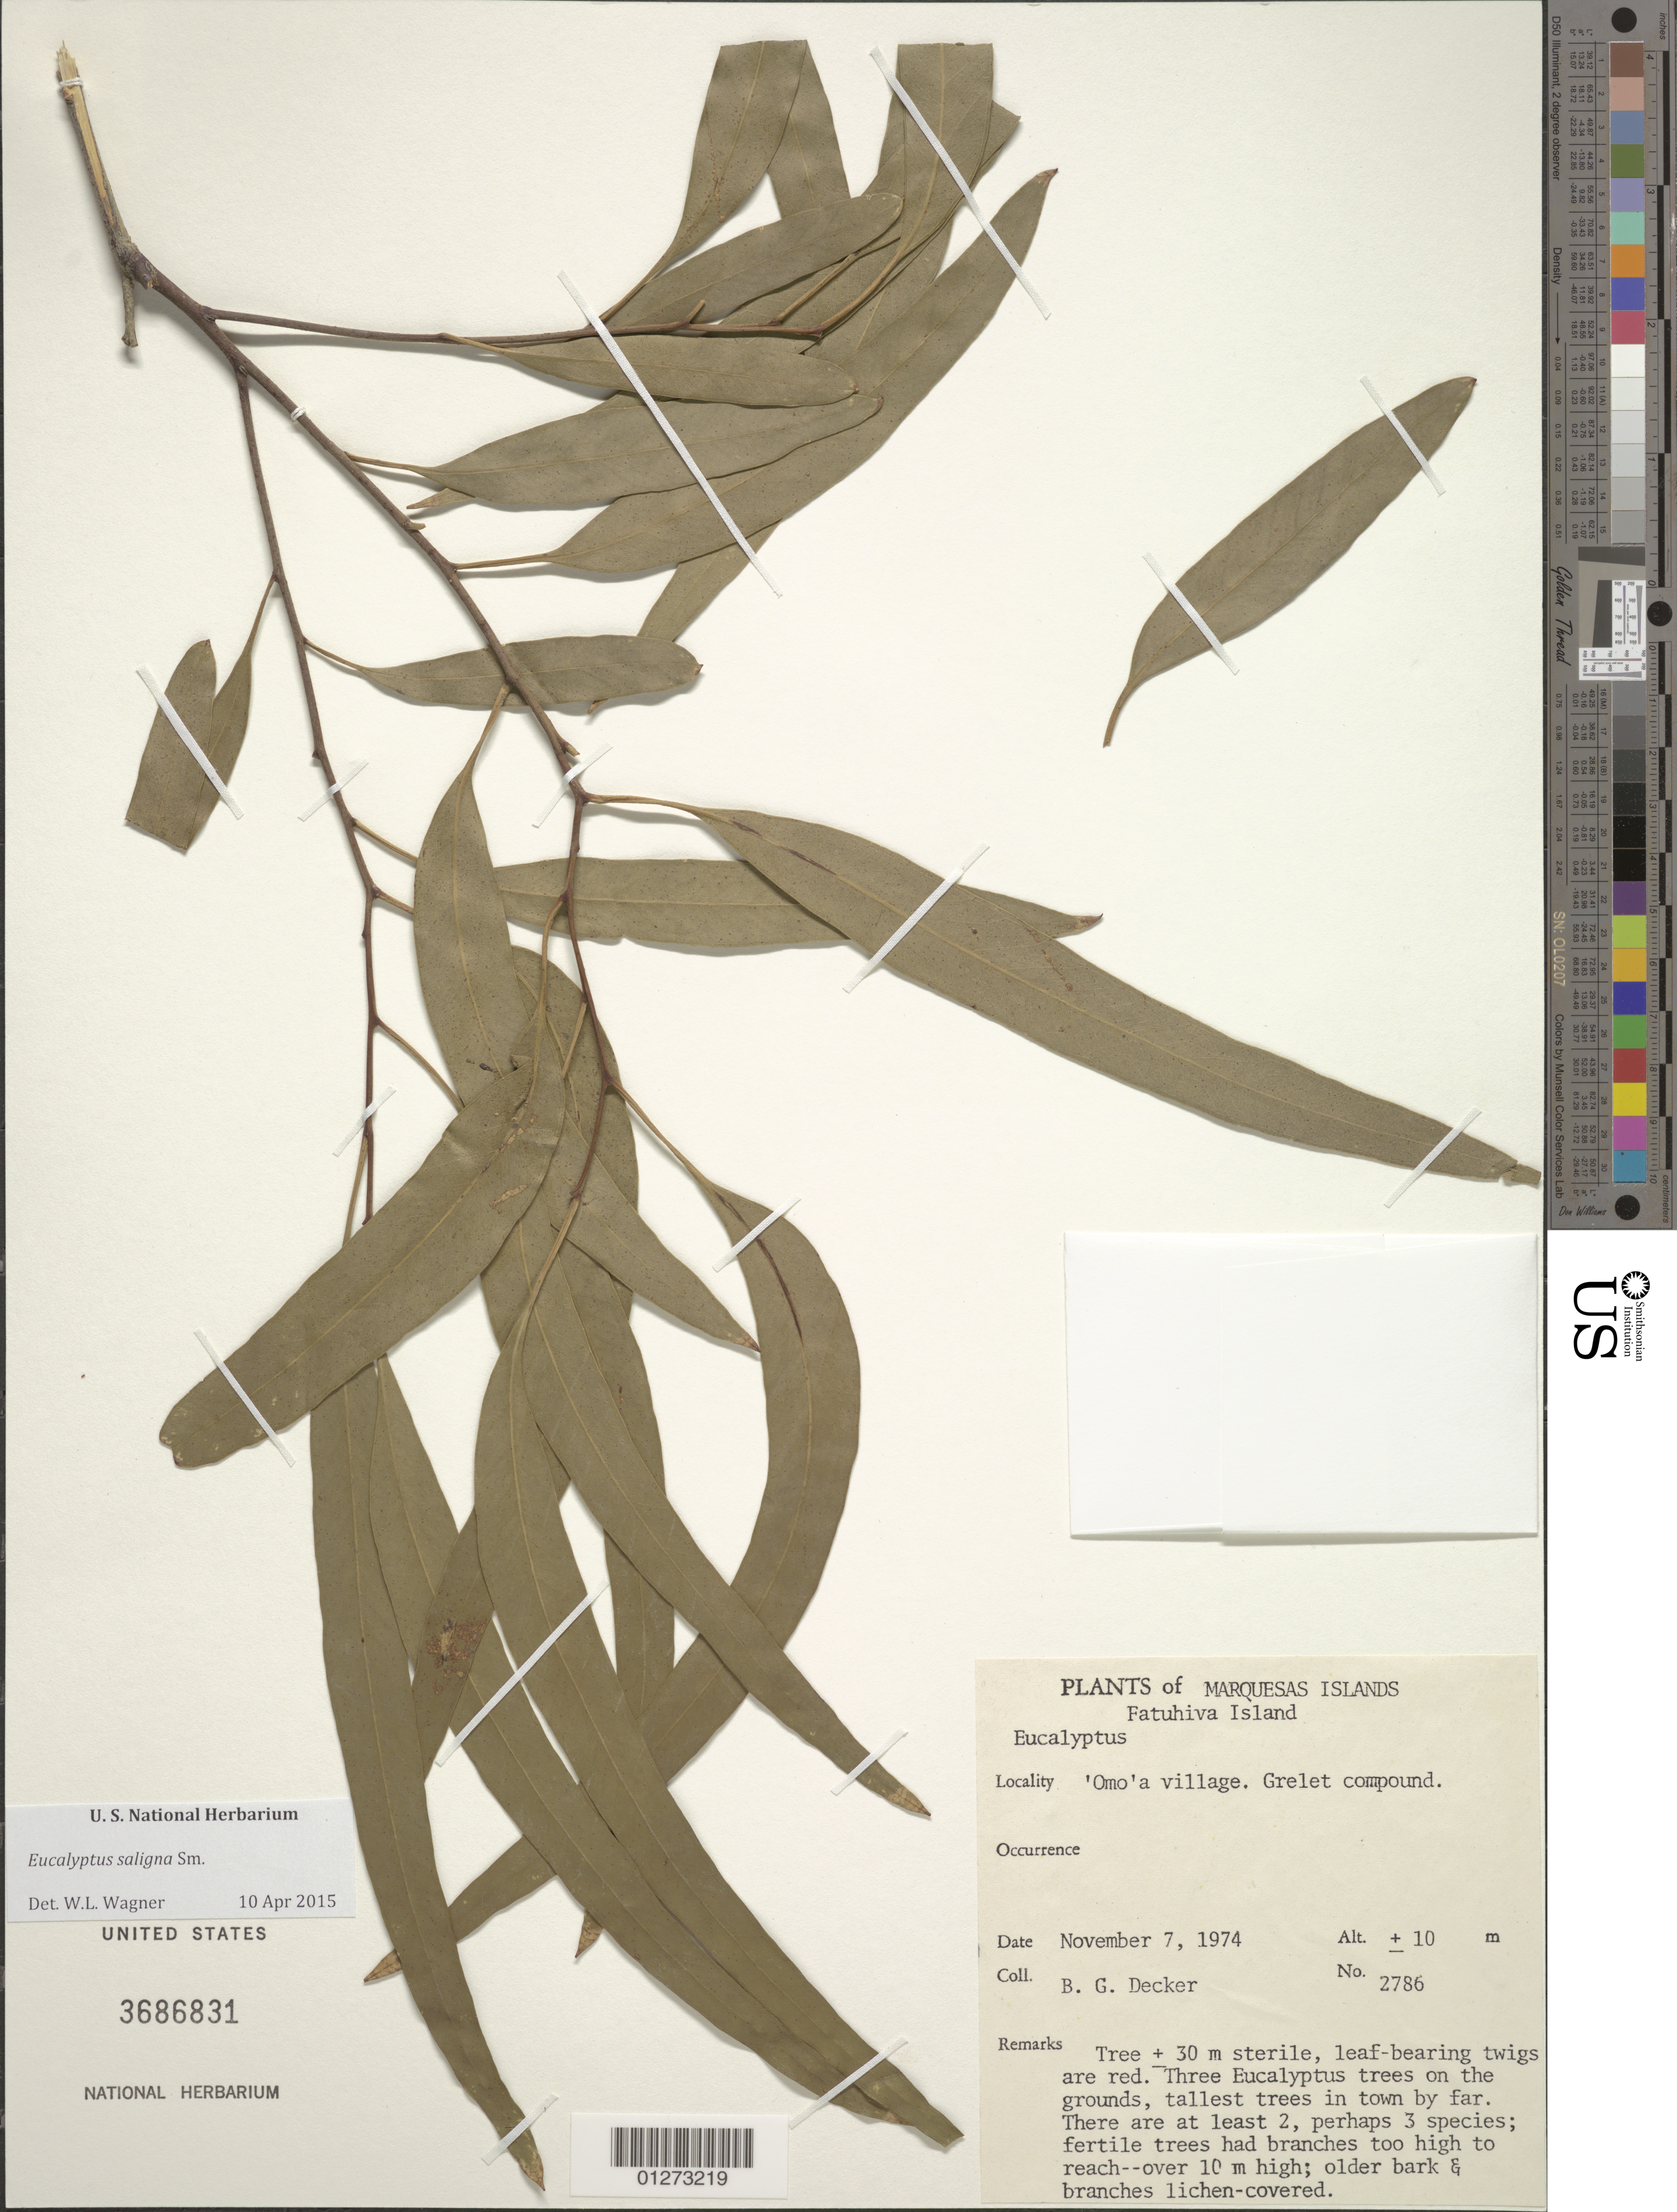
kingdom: Plantae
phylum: Tracheophyta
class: Magnoliopsida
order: Myrtales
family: Myrtaceae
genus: Eucalyptus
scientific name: Eucalyptus saligna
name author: Sm.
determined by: Wagner, W. L., (BOT), Smithsonian Institution - National Museum of Natural History (UNITED STATES)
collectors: B. G. Decker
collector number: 2786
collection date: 1974-11-07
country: French Polynesia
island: Fatu Hiva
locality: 'Omo'a village, Grelet estate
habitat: planted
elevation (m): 10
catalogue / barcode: US 3686831